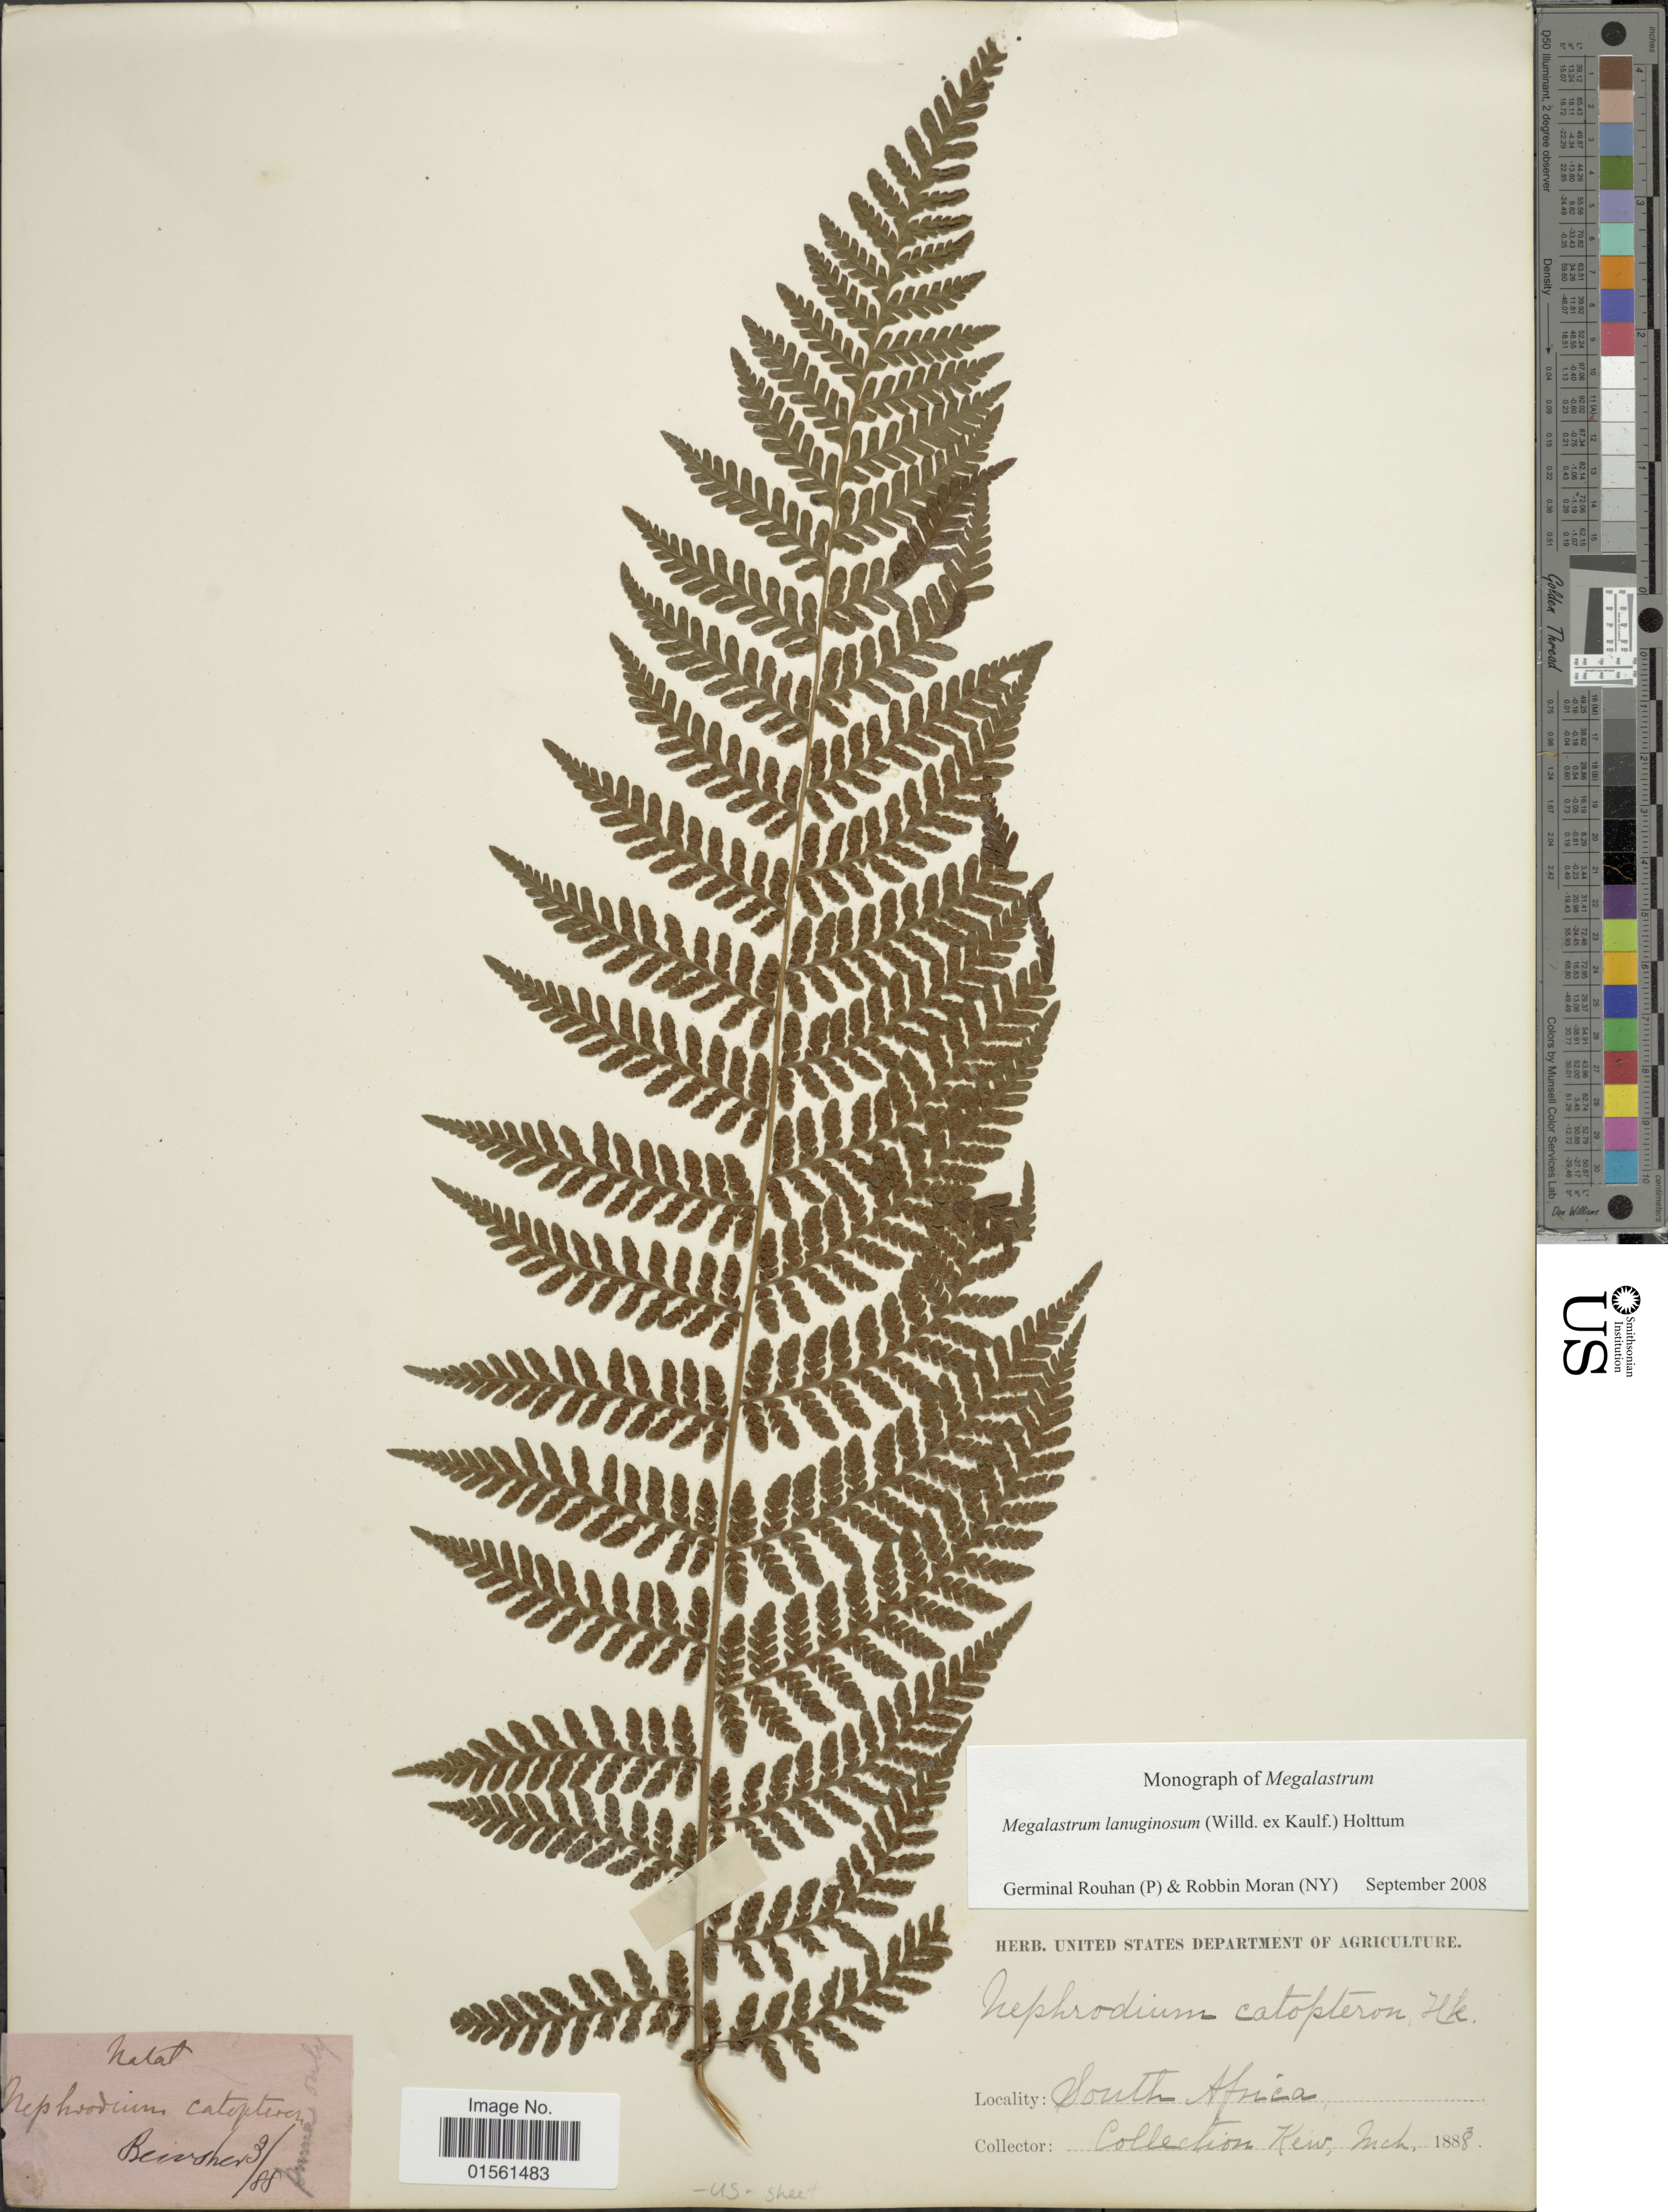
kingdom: Plantae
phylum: Tracheophyta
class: Polypodiopsida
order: Polypodiales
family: Dryopteridaceae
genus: Megalastrum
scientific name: Megalastrum lanuginosum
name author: (Kaulf.) Holttum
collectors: C. Bewsher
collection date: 1888-03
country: South Africa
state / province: KwaZulu-Natal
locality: Natal.